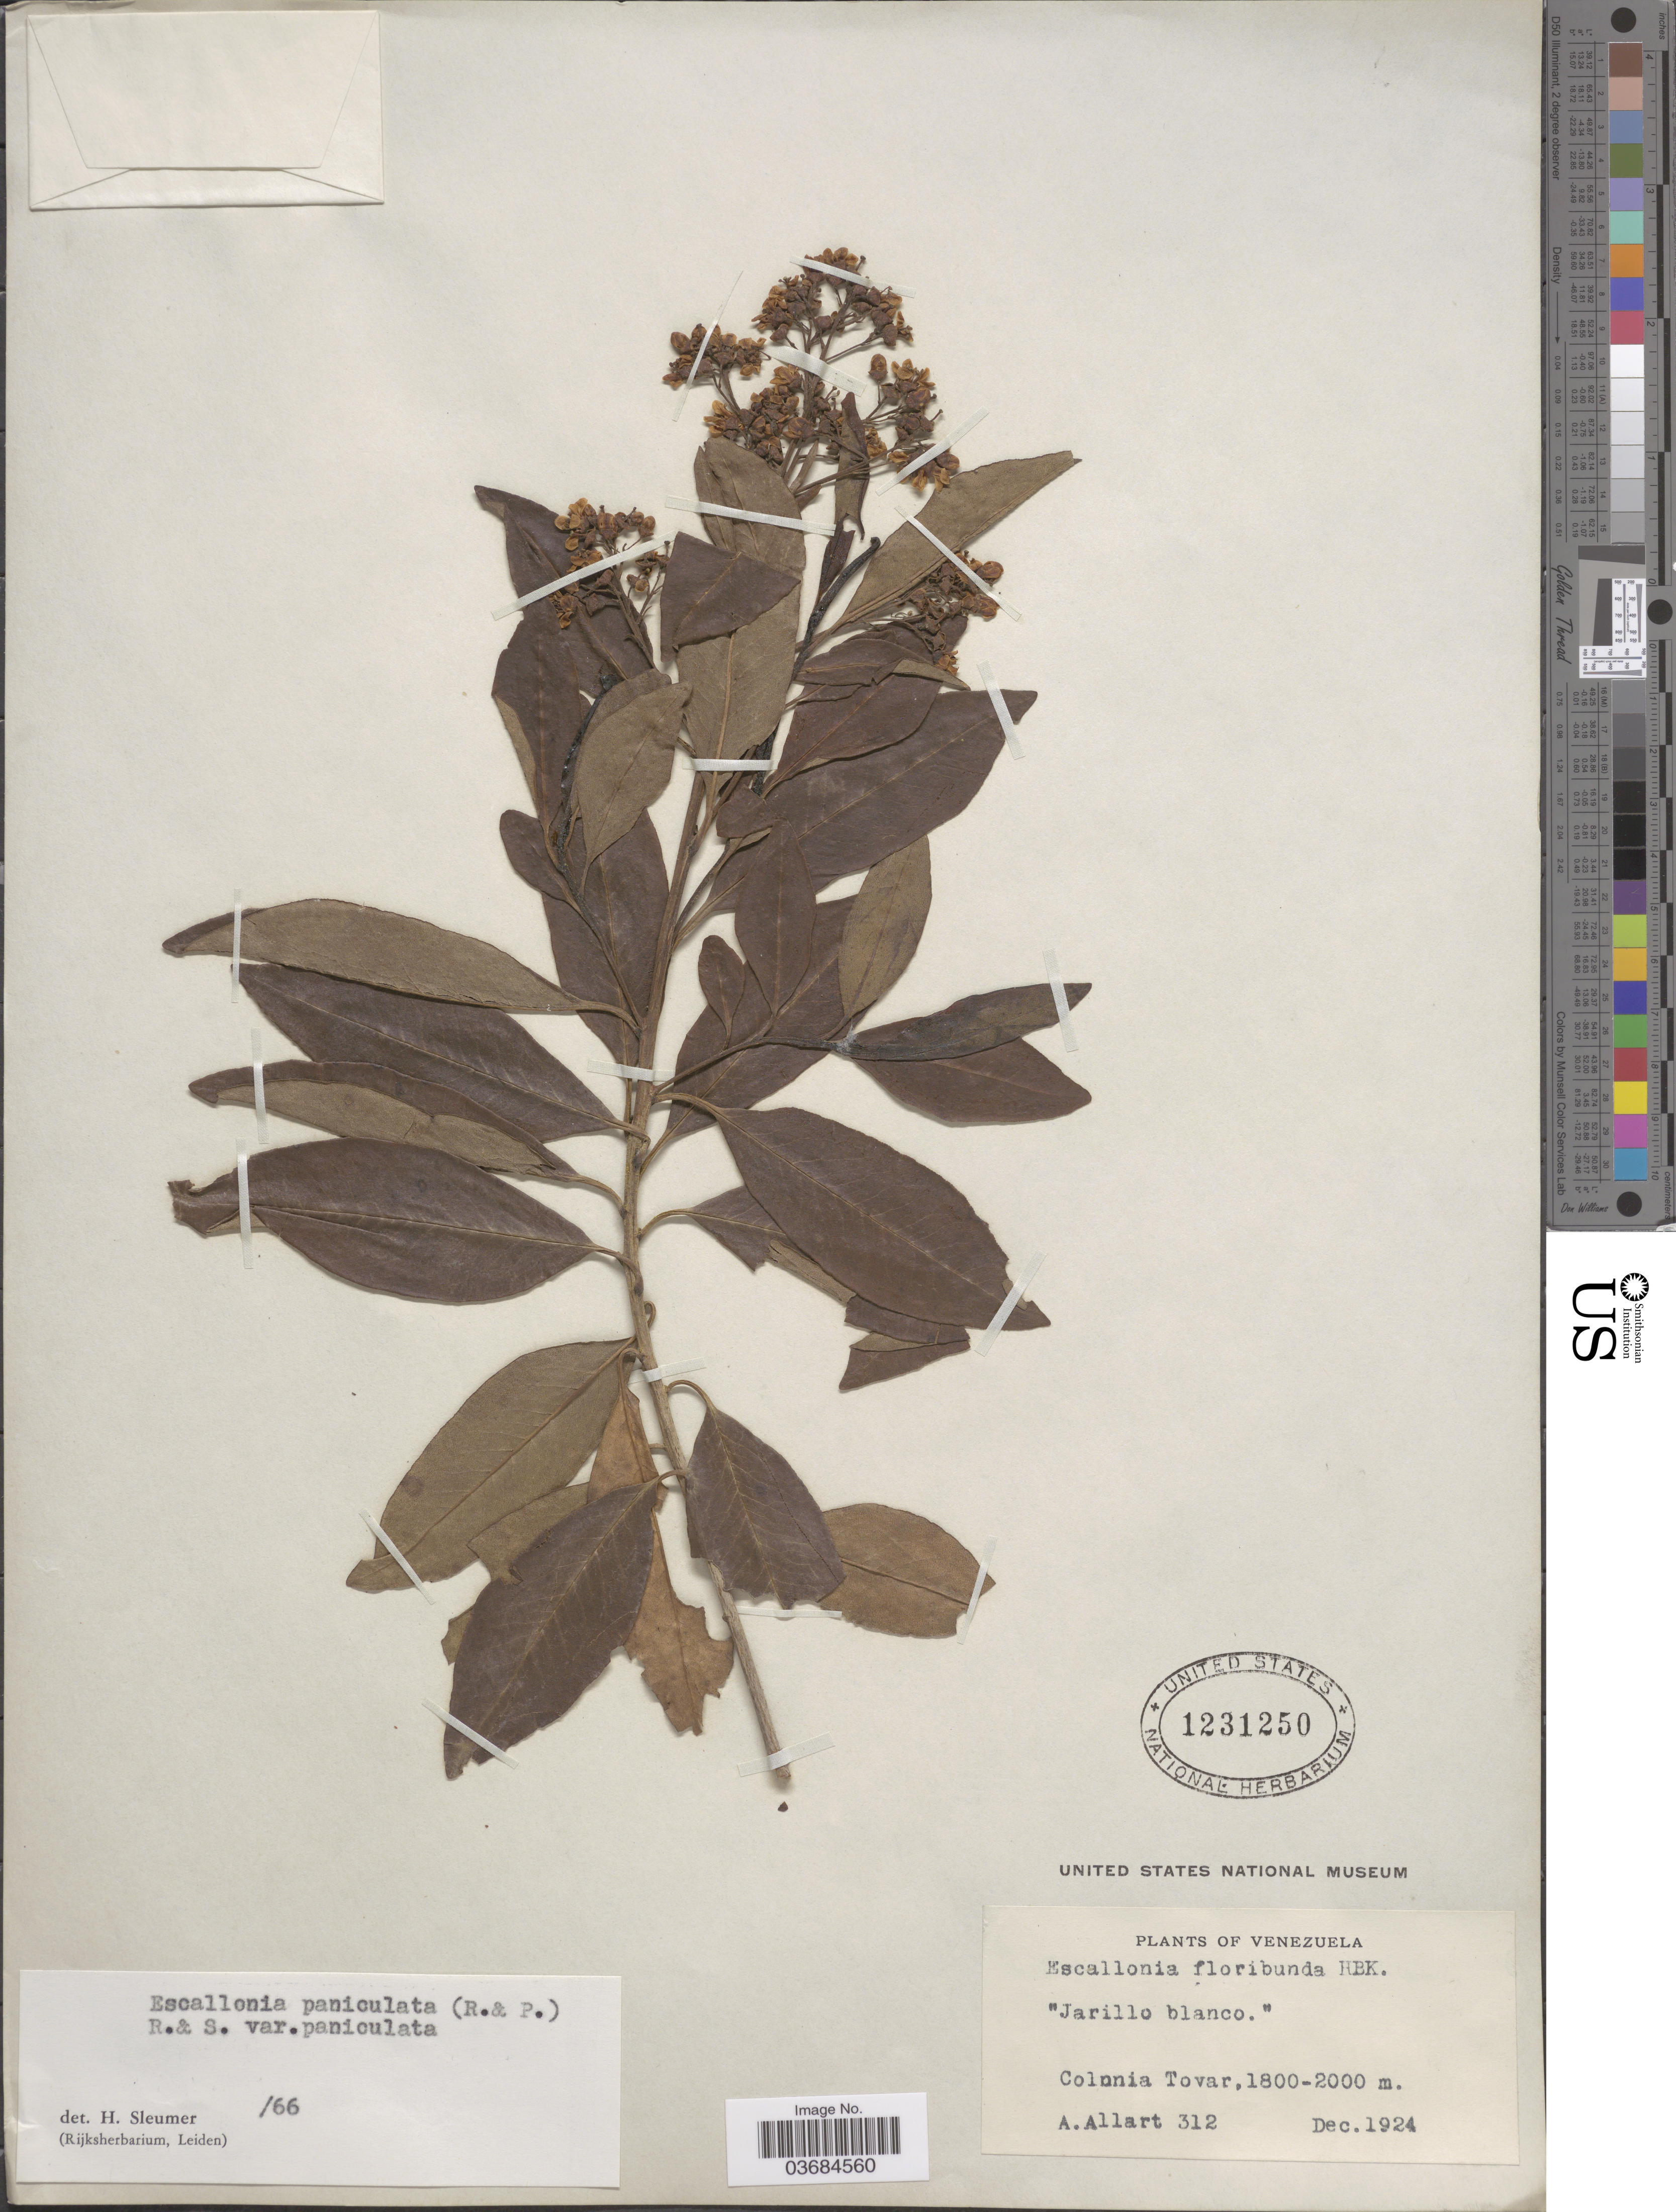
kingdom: Plantae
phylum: Tracheophyta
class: Magnoliopsida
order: Escalloniales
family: Escalloniaceae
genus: Escallonia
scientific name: Escallonia paniculata var. paniculata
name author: (Ruiz & Pav.) Roem. & Schult.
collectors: A. Allart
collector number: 312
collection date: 1924-12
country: Venezuela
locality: Colonia Tovar.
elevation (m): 1800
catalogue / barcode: US 1231250